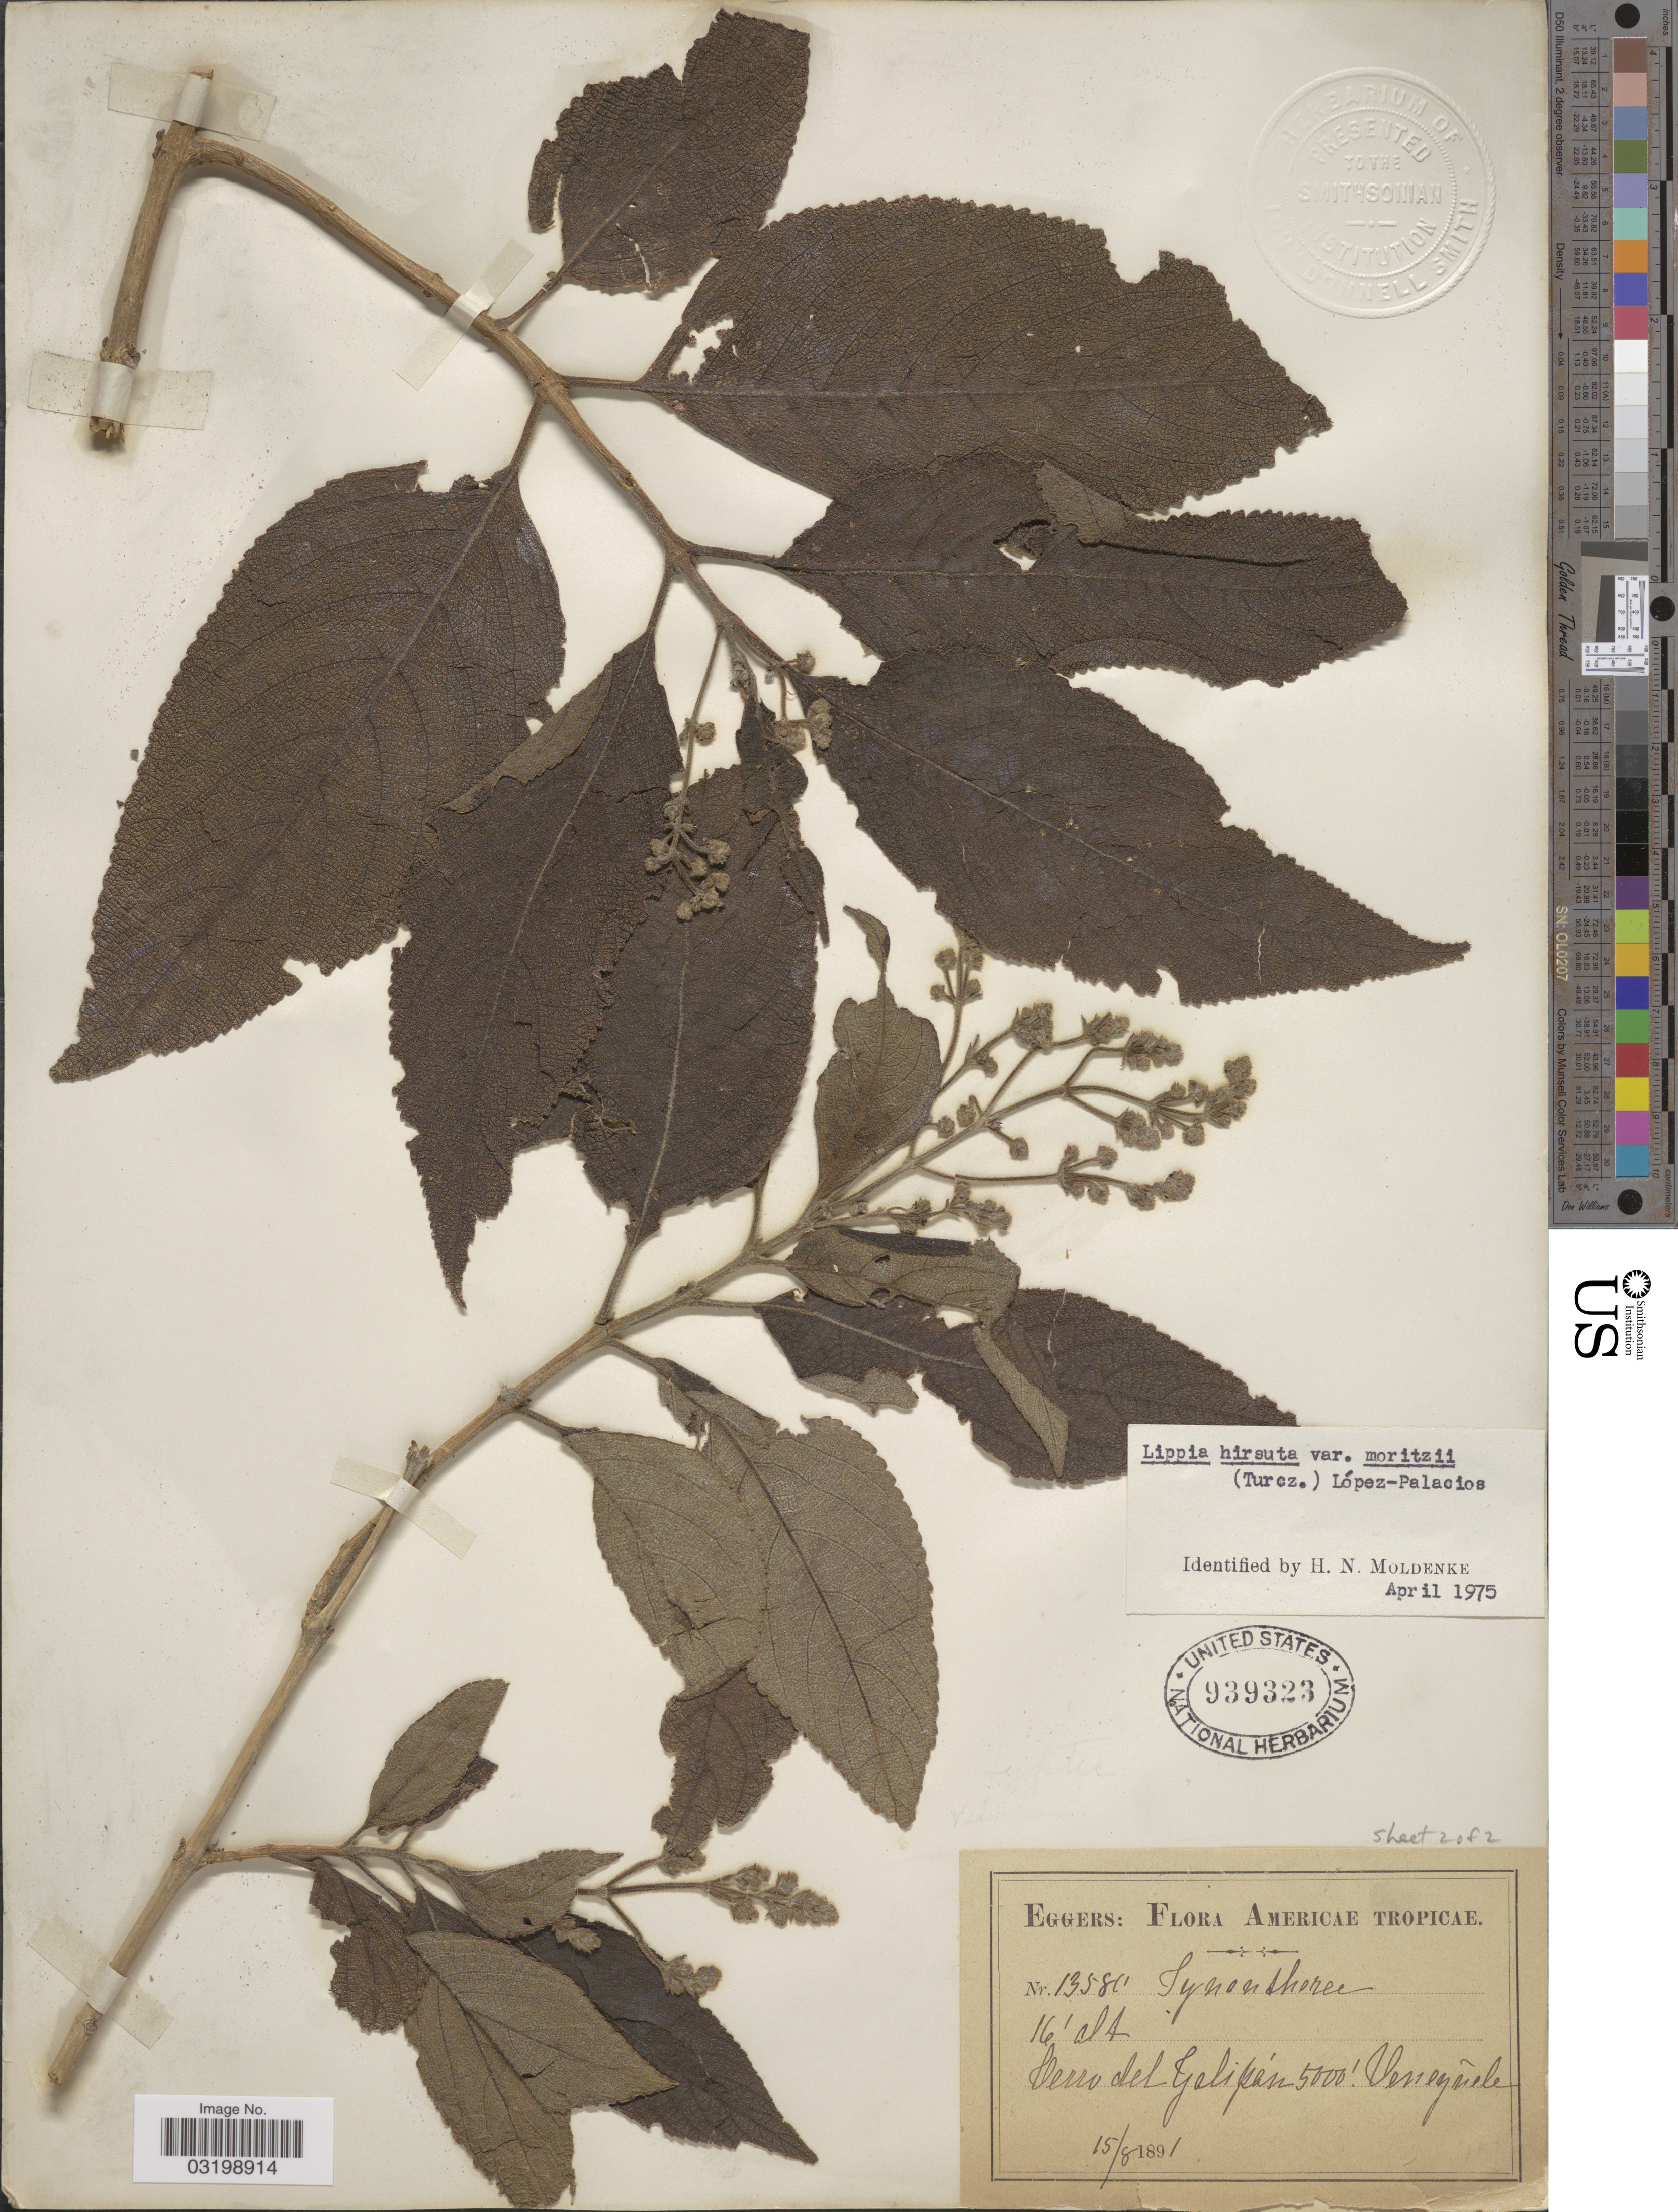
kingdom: Plantae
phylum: Tracheophyta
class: Magnoliopsida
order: Lamiales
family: Verbenaceae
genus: Lippia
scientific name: Lippia hirsuta var. moritzii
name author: L.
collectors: -. Eggers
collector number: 13580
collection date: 1891-08-15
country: Venezuela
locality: Americae Tropicae. Cerro del Galipán.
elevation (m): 1524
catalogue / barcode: US 939323